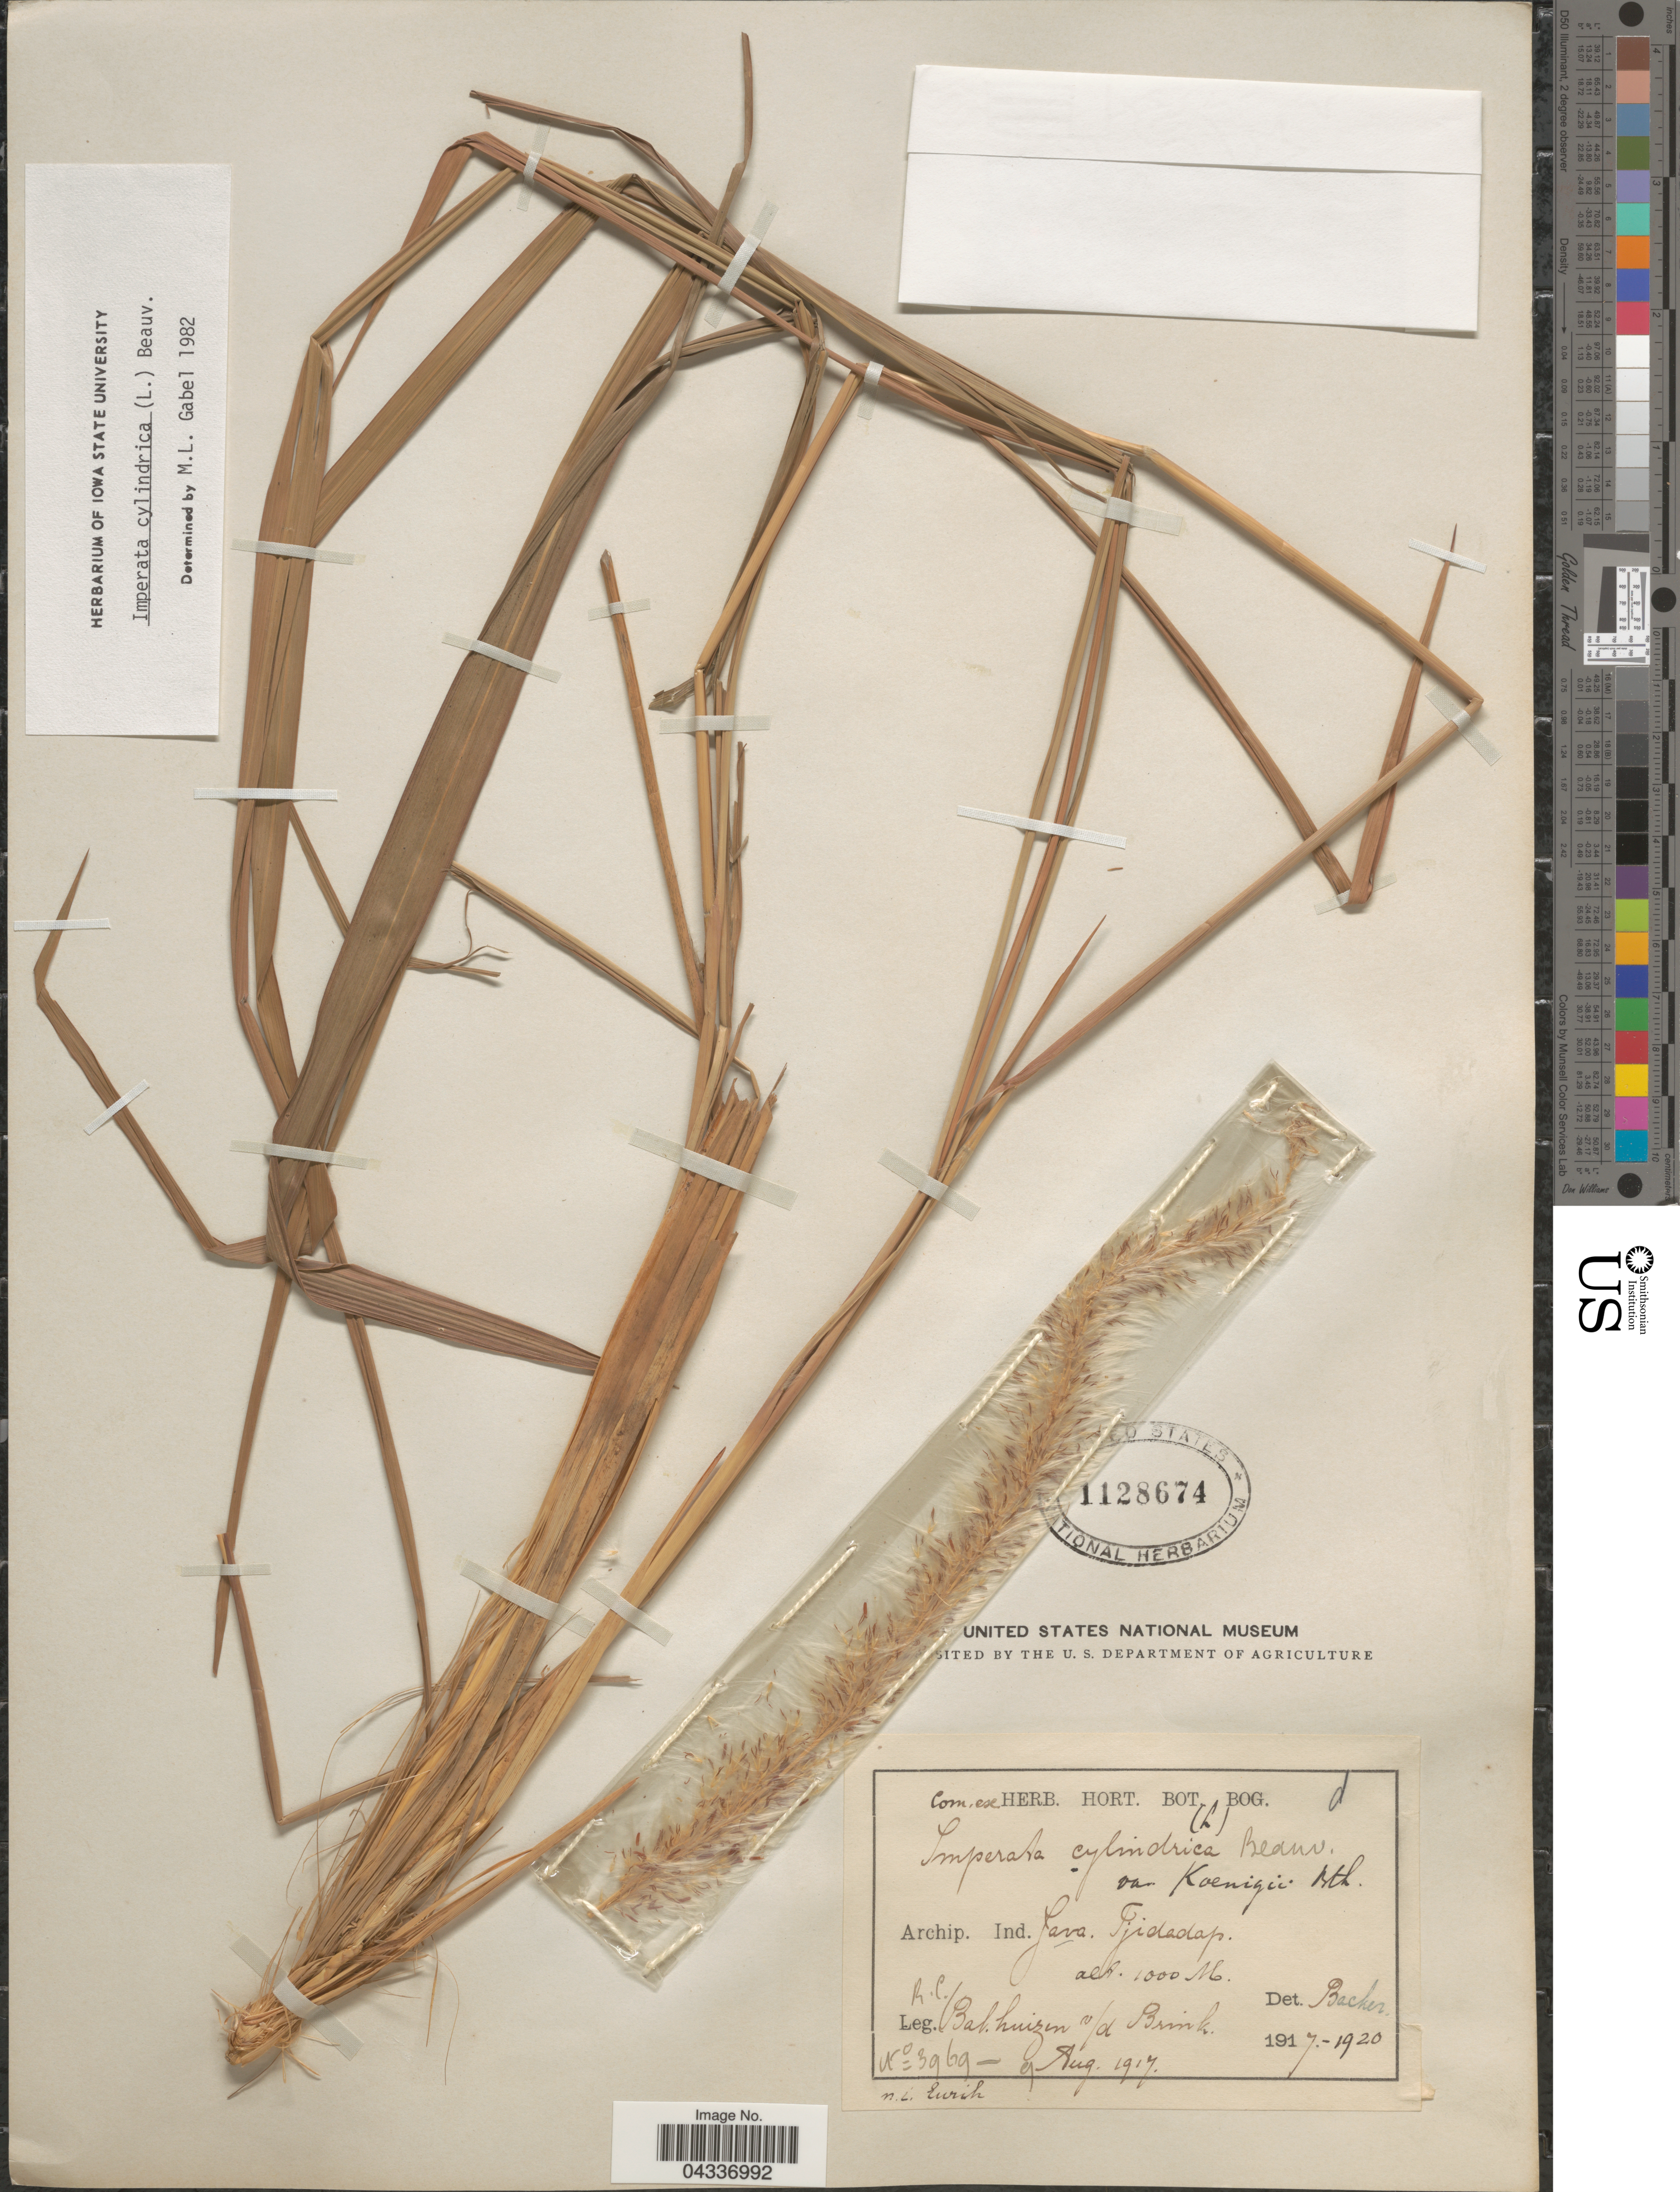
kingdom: Plantae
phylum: Tracheophyta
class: Liliopsida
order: Poales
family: Poaceae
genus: Imperata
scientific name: Imperata cylindrica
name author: (L.) P. Beauv.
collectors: R. C. Bakhuizen van den Brink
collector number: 3969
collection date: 1917-08-09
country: Indonesia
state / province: Java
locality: Archipel. Ind. Tjidadap.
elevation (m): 1000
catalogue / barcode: US 1128674